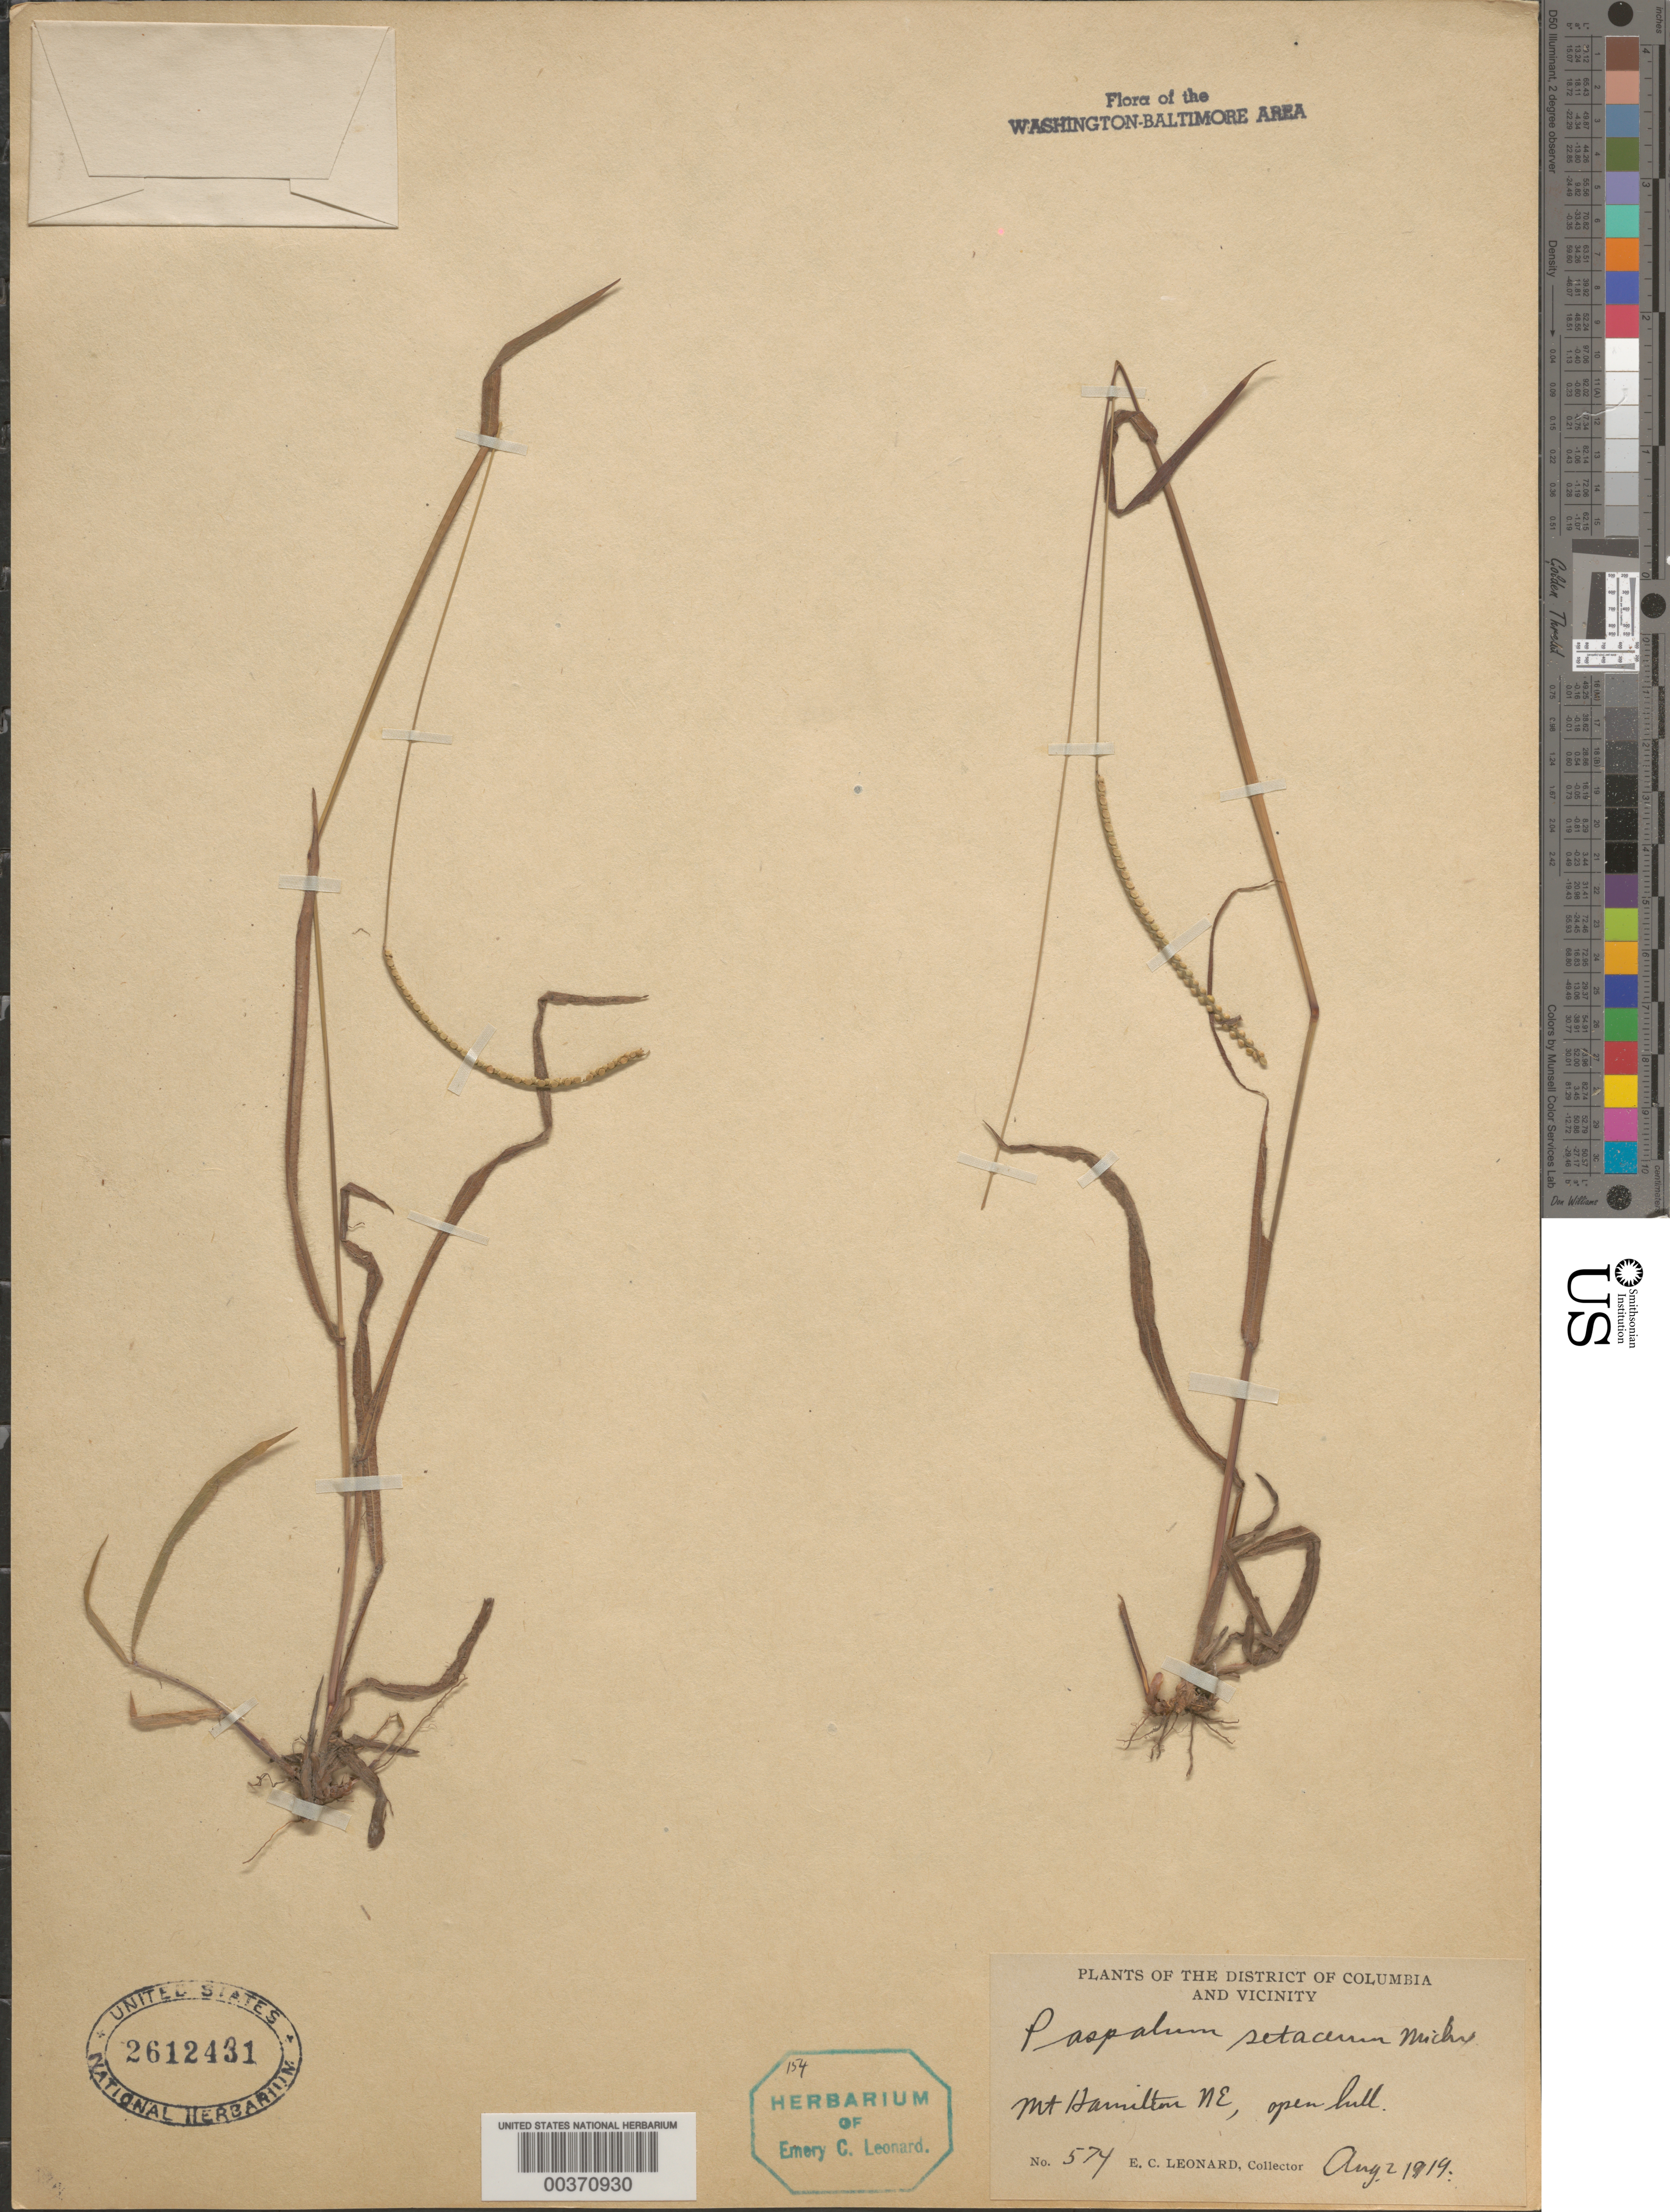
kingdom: Plantae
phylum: Tracheophyta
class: Liliopsida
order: Poales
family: Poaceae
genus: Paspalum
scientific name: Paspalum setaceum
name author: Michx.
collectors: E. C. Leonard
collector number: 574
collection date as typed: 02 Aug 1919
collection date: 1919-08-02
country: United States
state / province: District of Columbia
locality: Mount Hamilton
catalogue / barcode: US 2612431